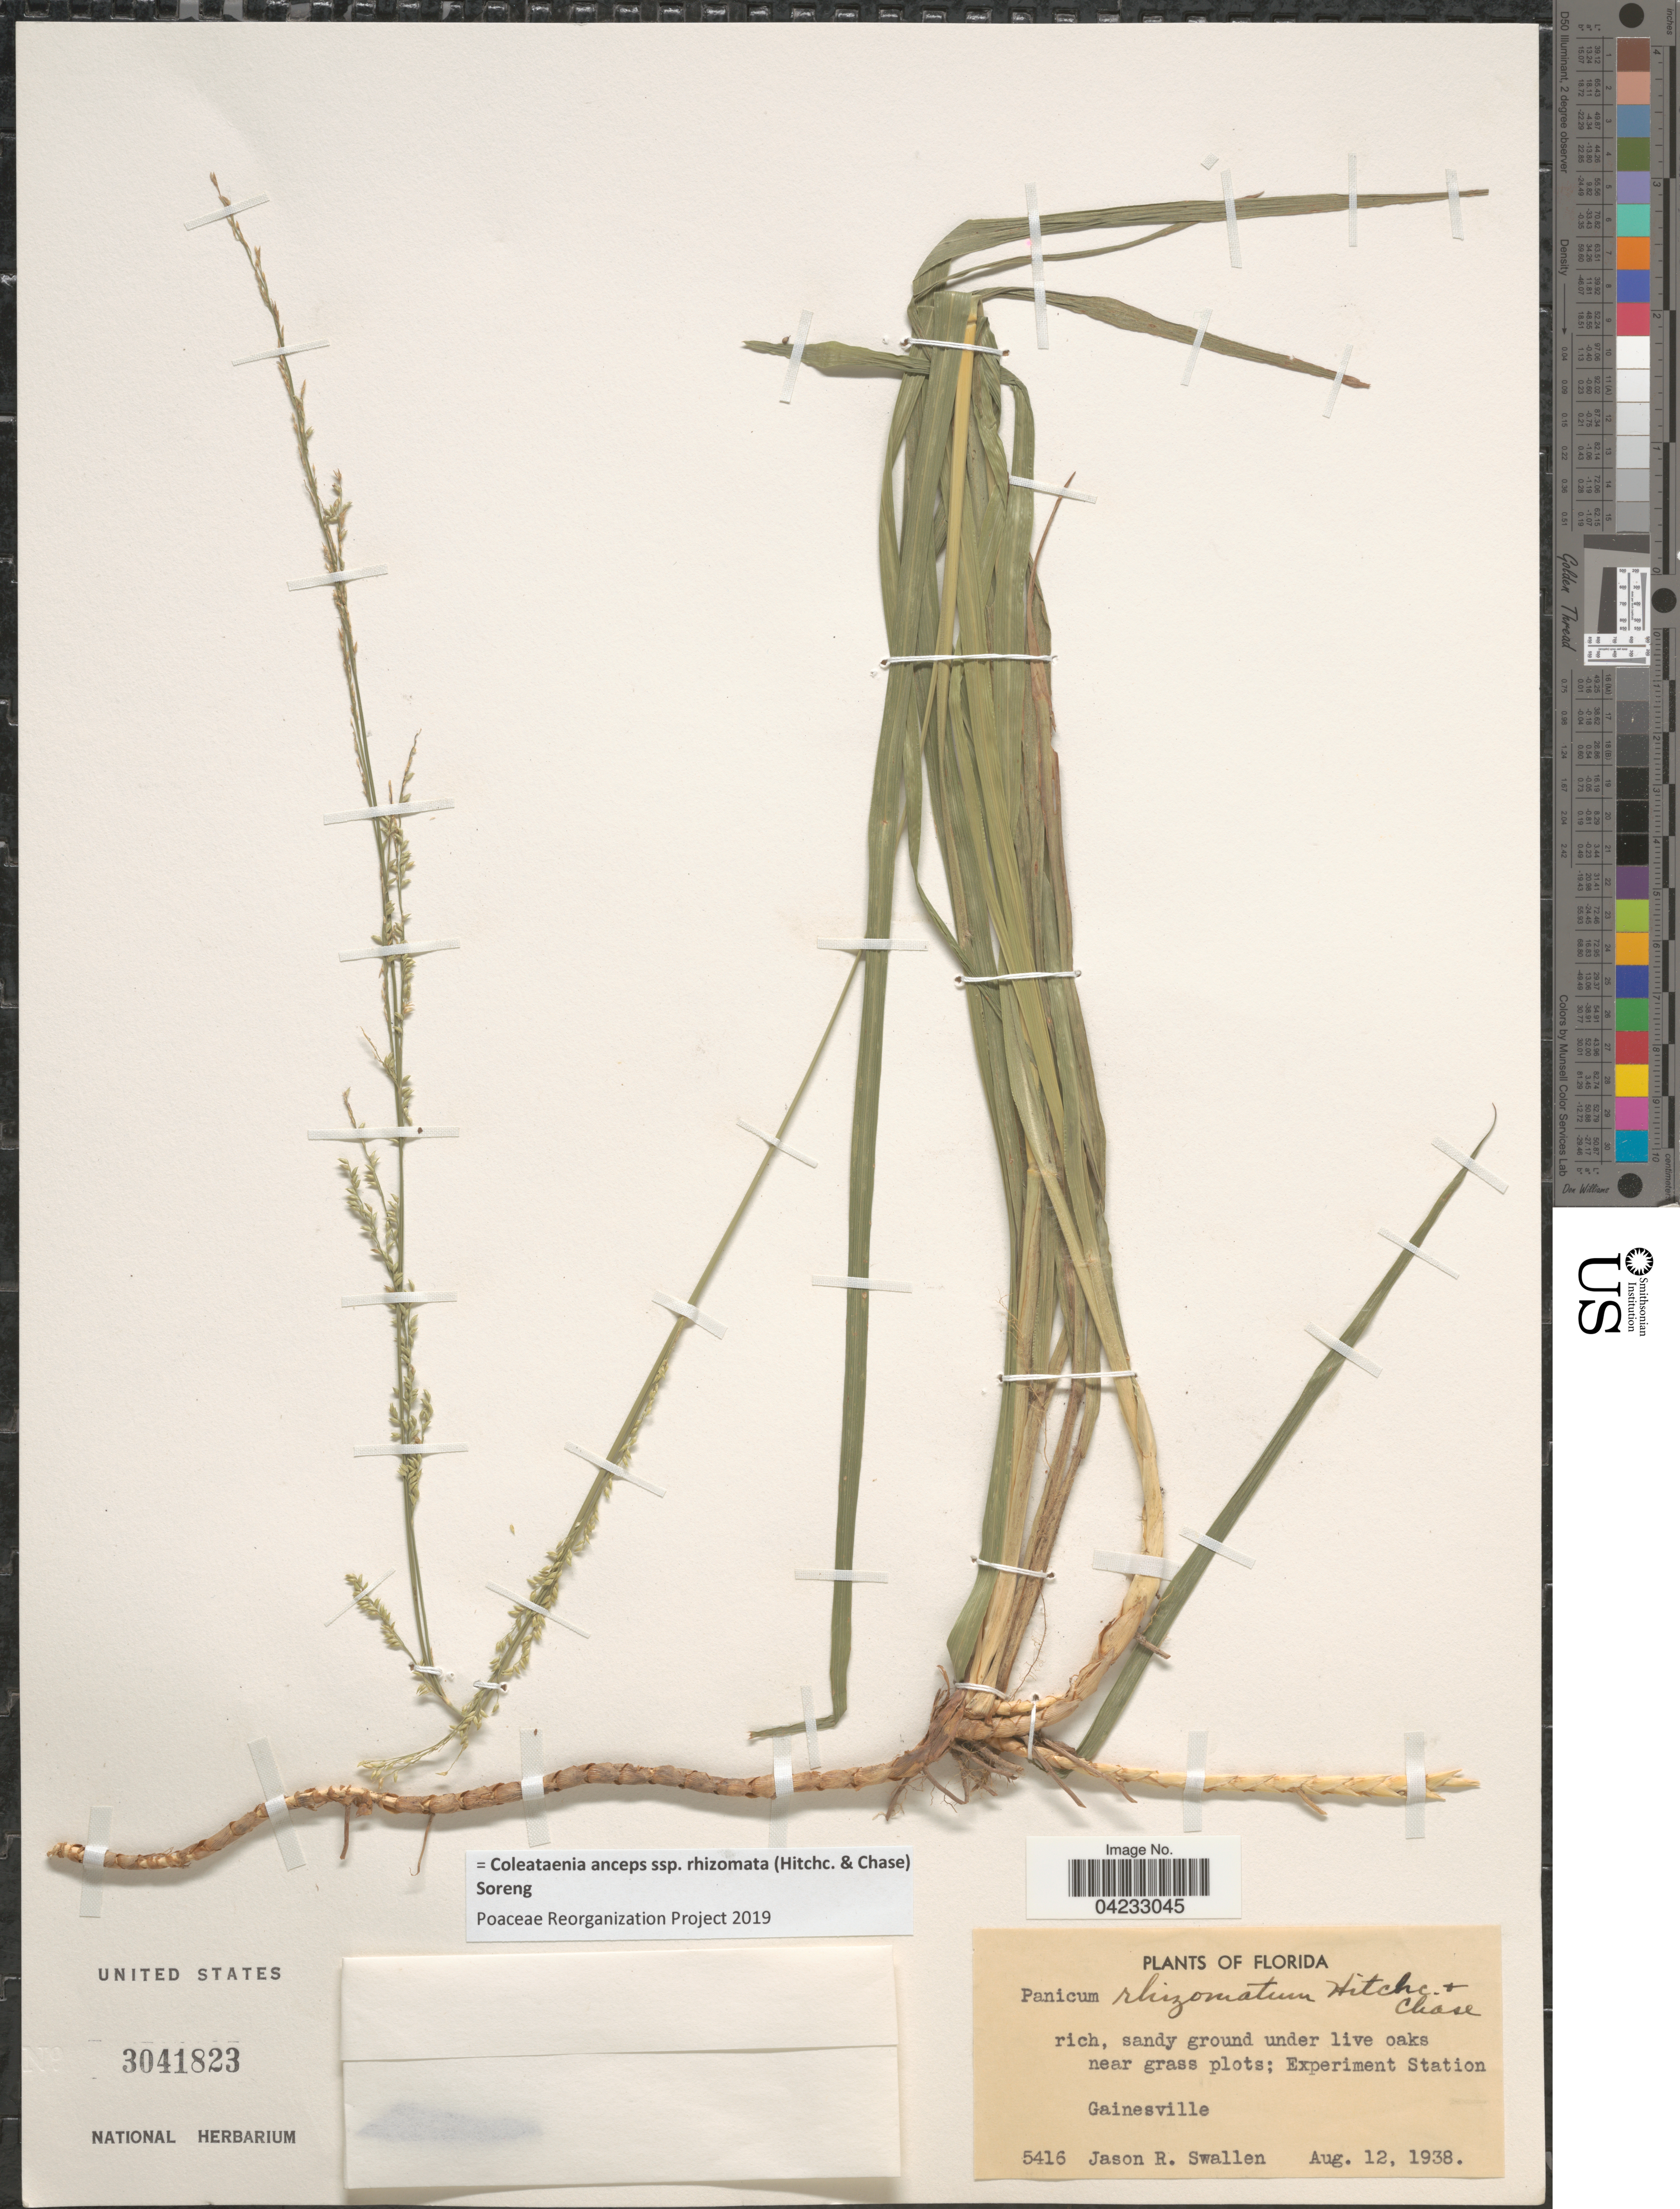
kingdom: Plantae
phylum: Tracheophyta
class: Liliopsida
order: Poales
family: Poaceae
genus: Coleataenia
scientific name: Coleataenia anceps subsp. rhizomata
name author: (Hitchc. & Chase) Soreng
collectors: J. R. Swallen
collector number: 5416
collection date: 1938-08-12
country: United States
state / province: Florida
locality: Near grass plots; Experiment Station. Gainesville.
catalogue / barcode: US 3041823